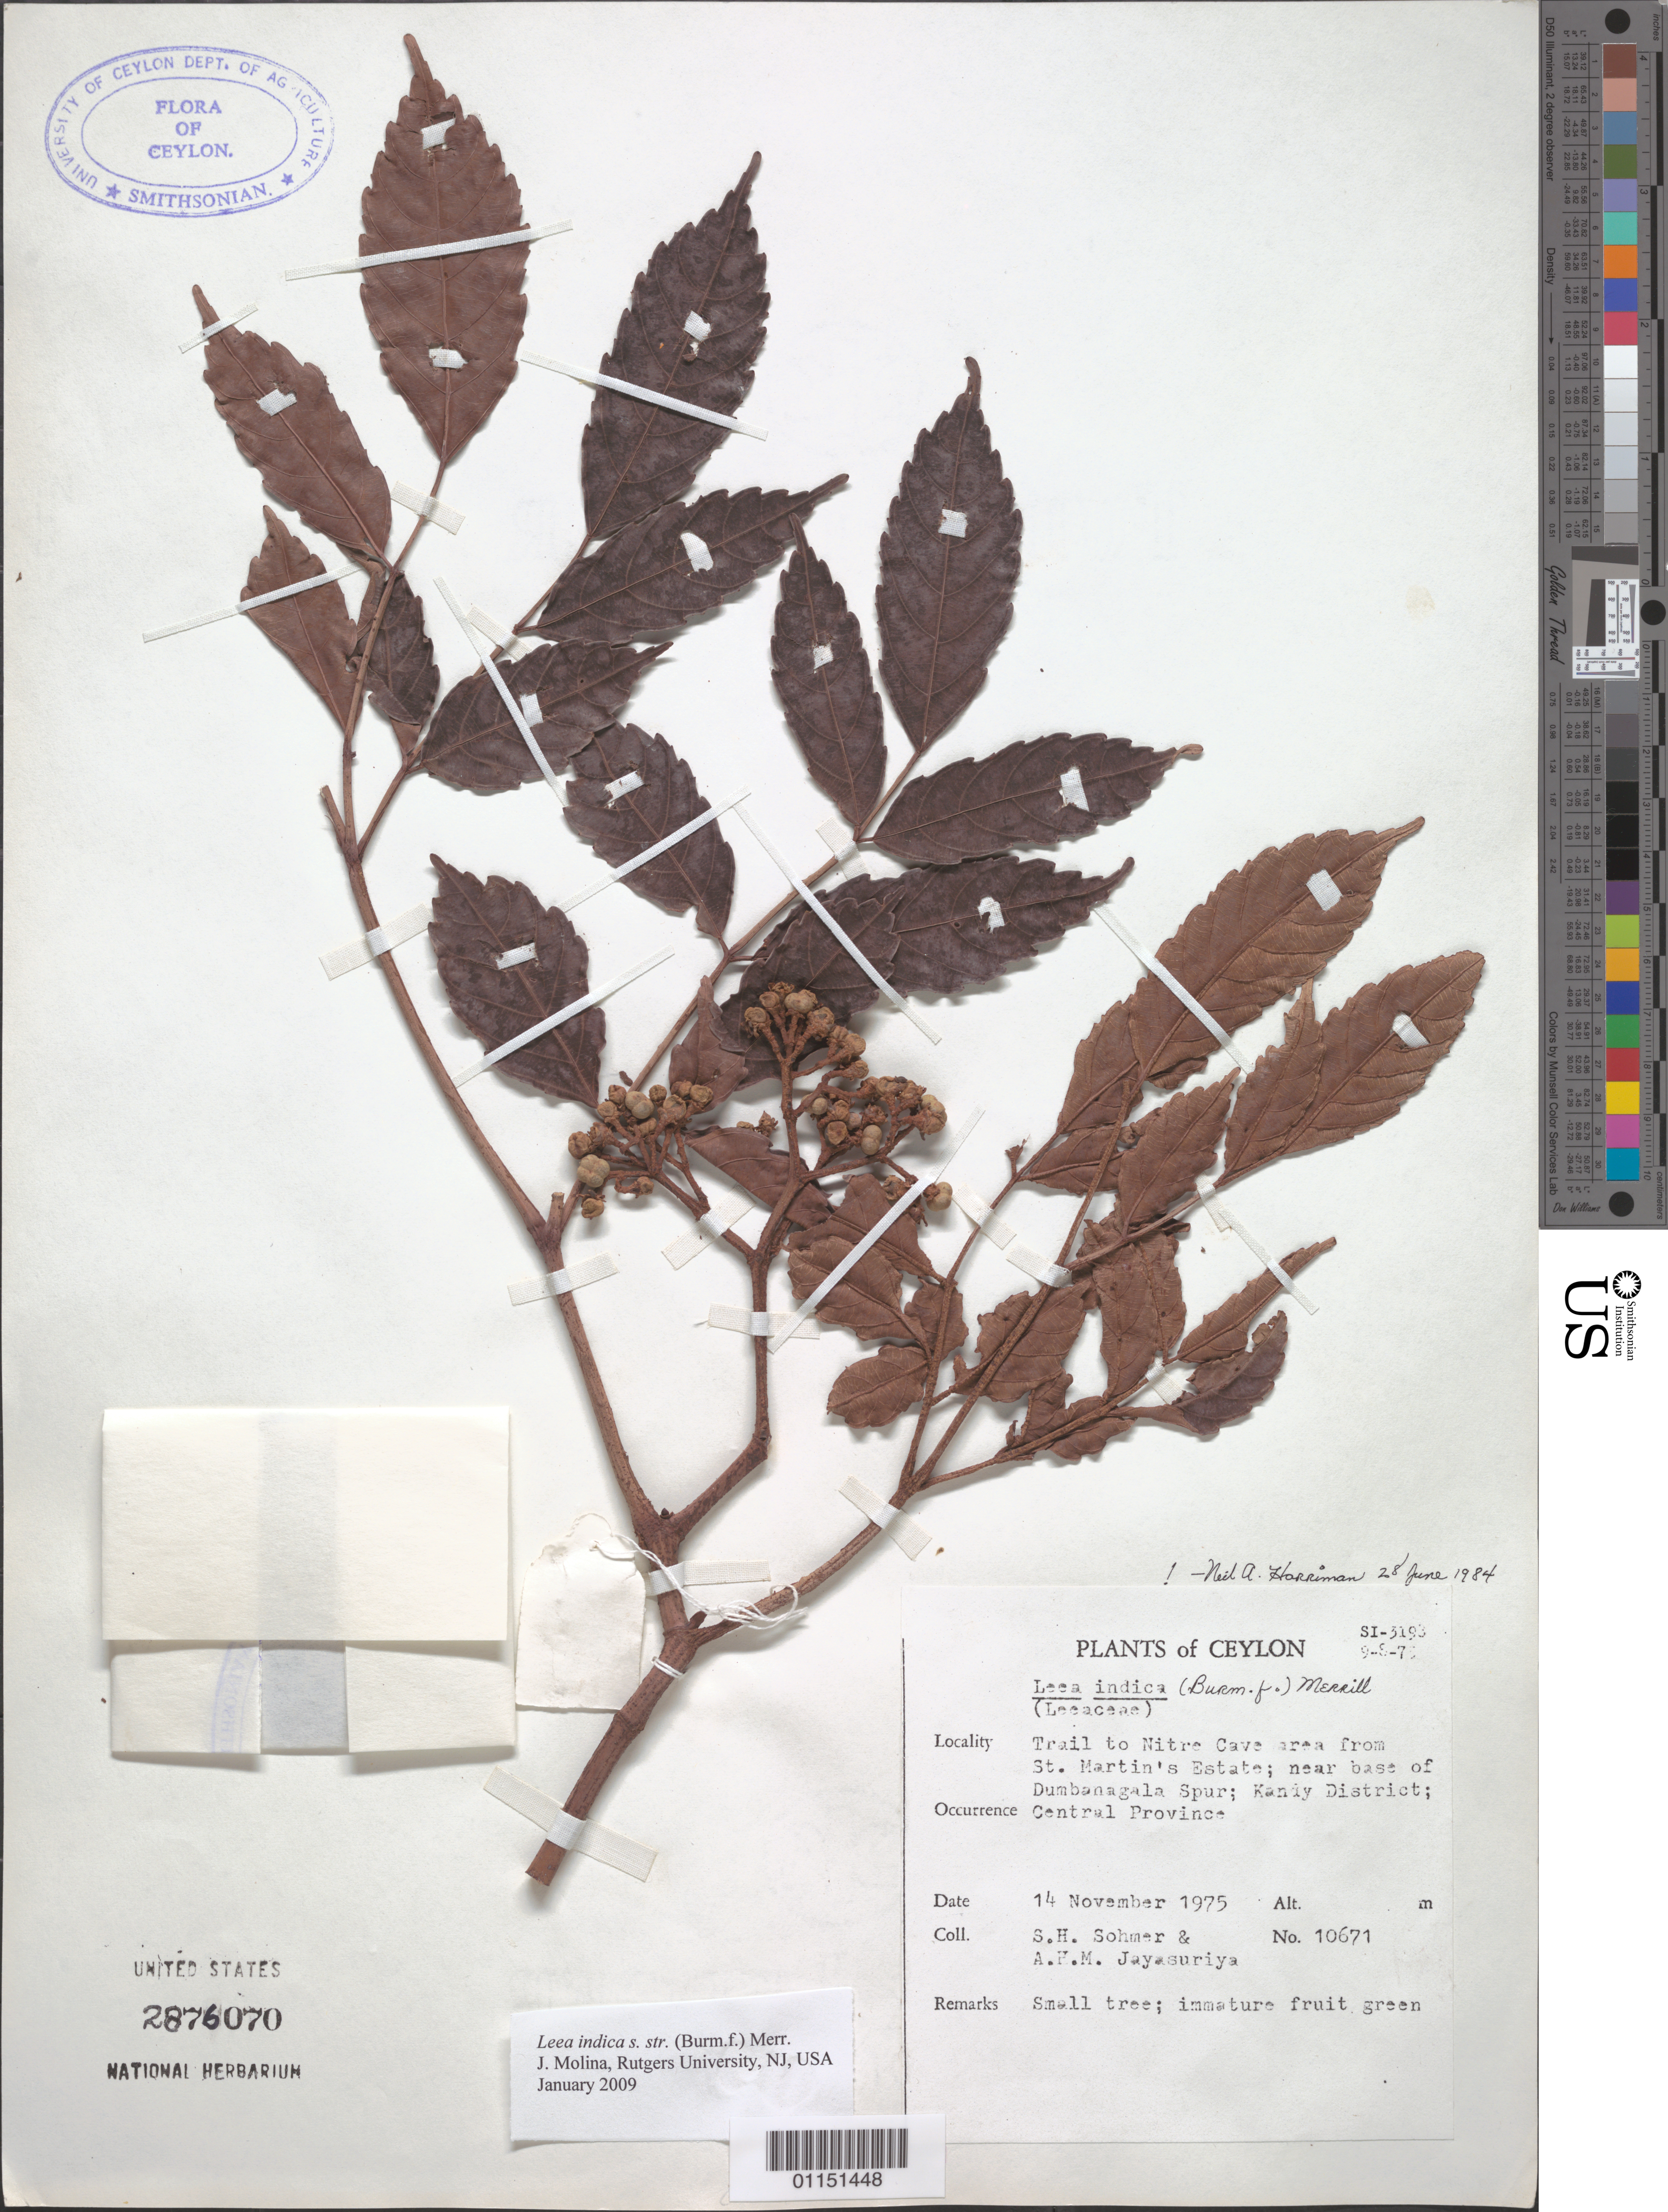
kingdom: Plantae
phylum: Tracheophyta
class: Magnoliopsida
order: Vitales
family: Vitaceae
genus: Leea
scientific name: Leea indica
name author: (Burm. f.) Merr.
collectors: S. H. Sohmer & A. H. Jayasuriya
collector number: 10671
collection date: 1975-11-14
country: Sri Lanka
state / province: Central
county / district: Kandy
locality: Trail to Nitre Cave area from St Martin's Estate; near base of Dumbanagala Spur.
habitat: Small tree.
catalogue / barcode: US 2876070